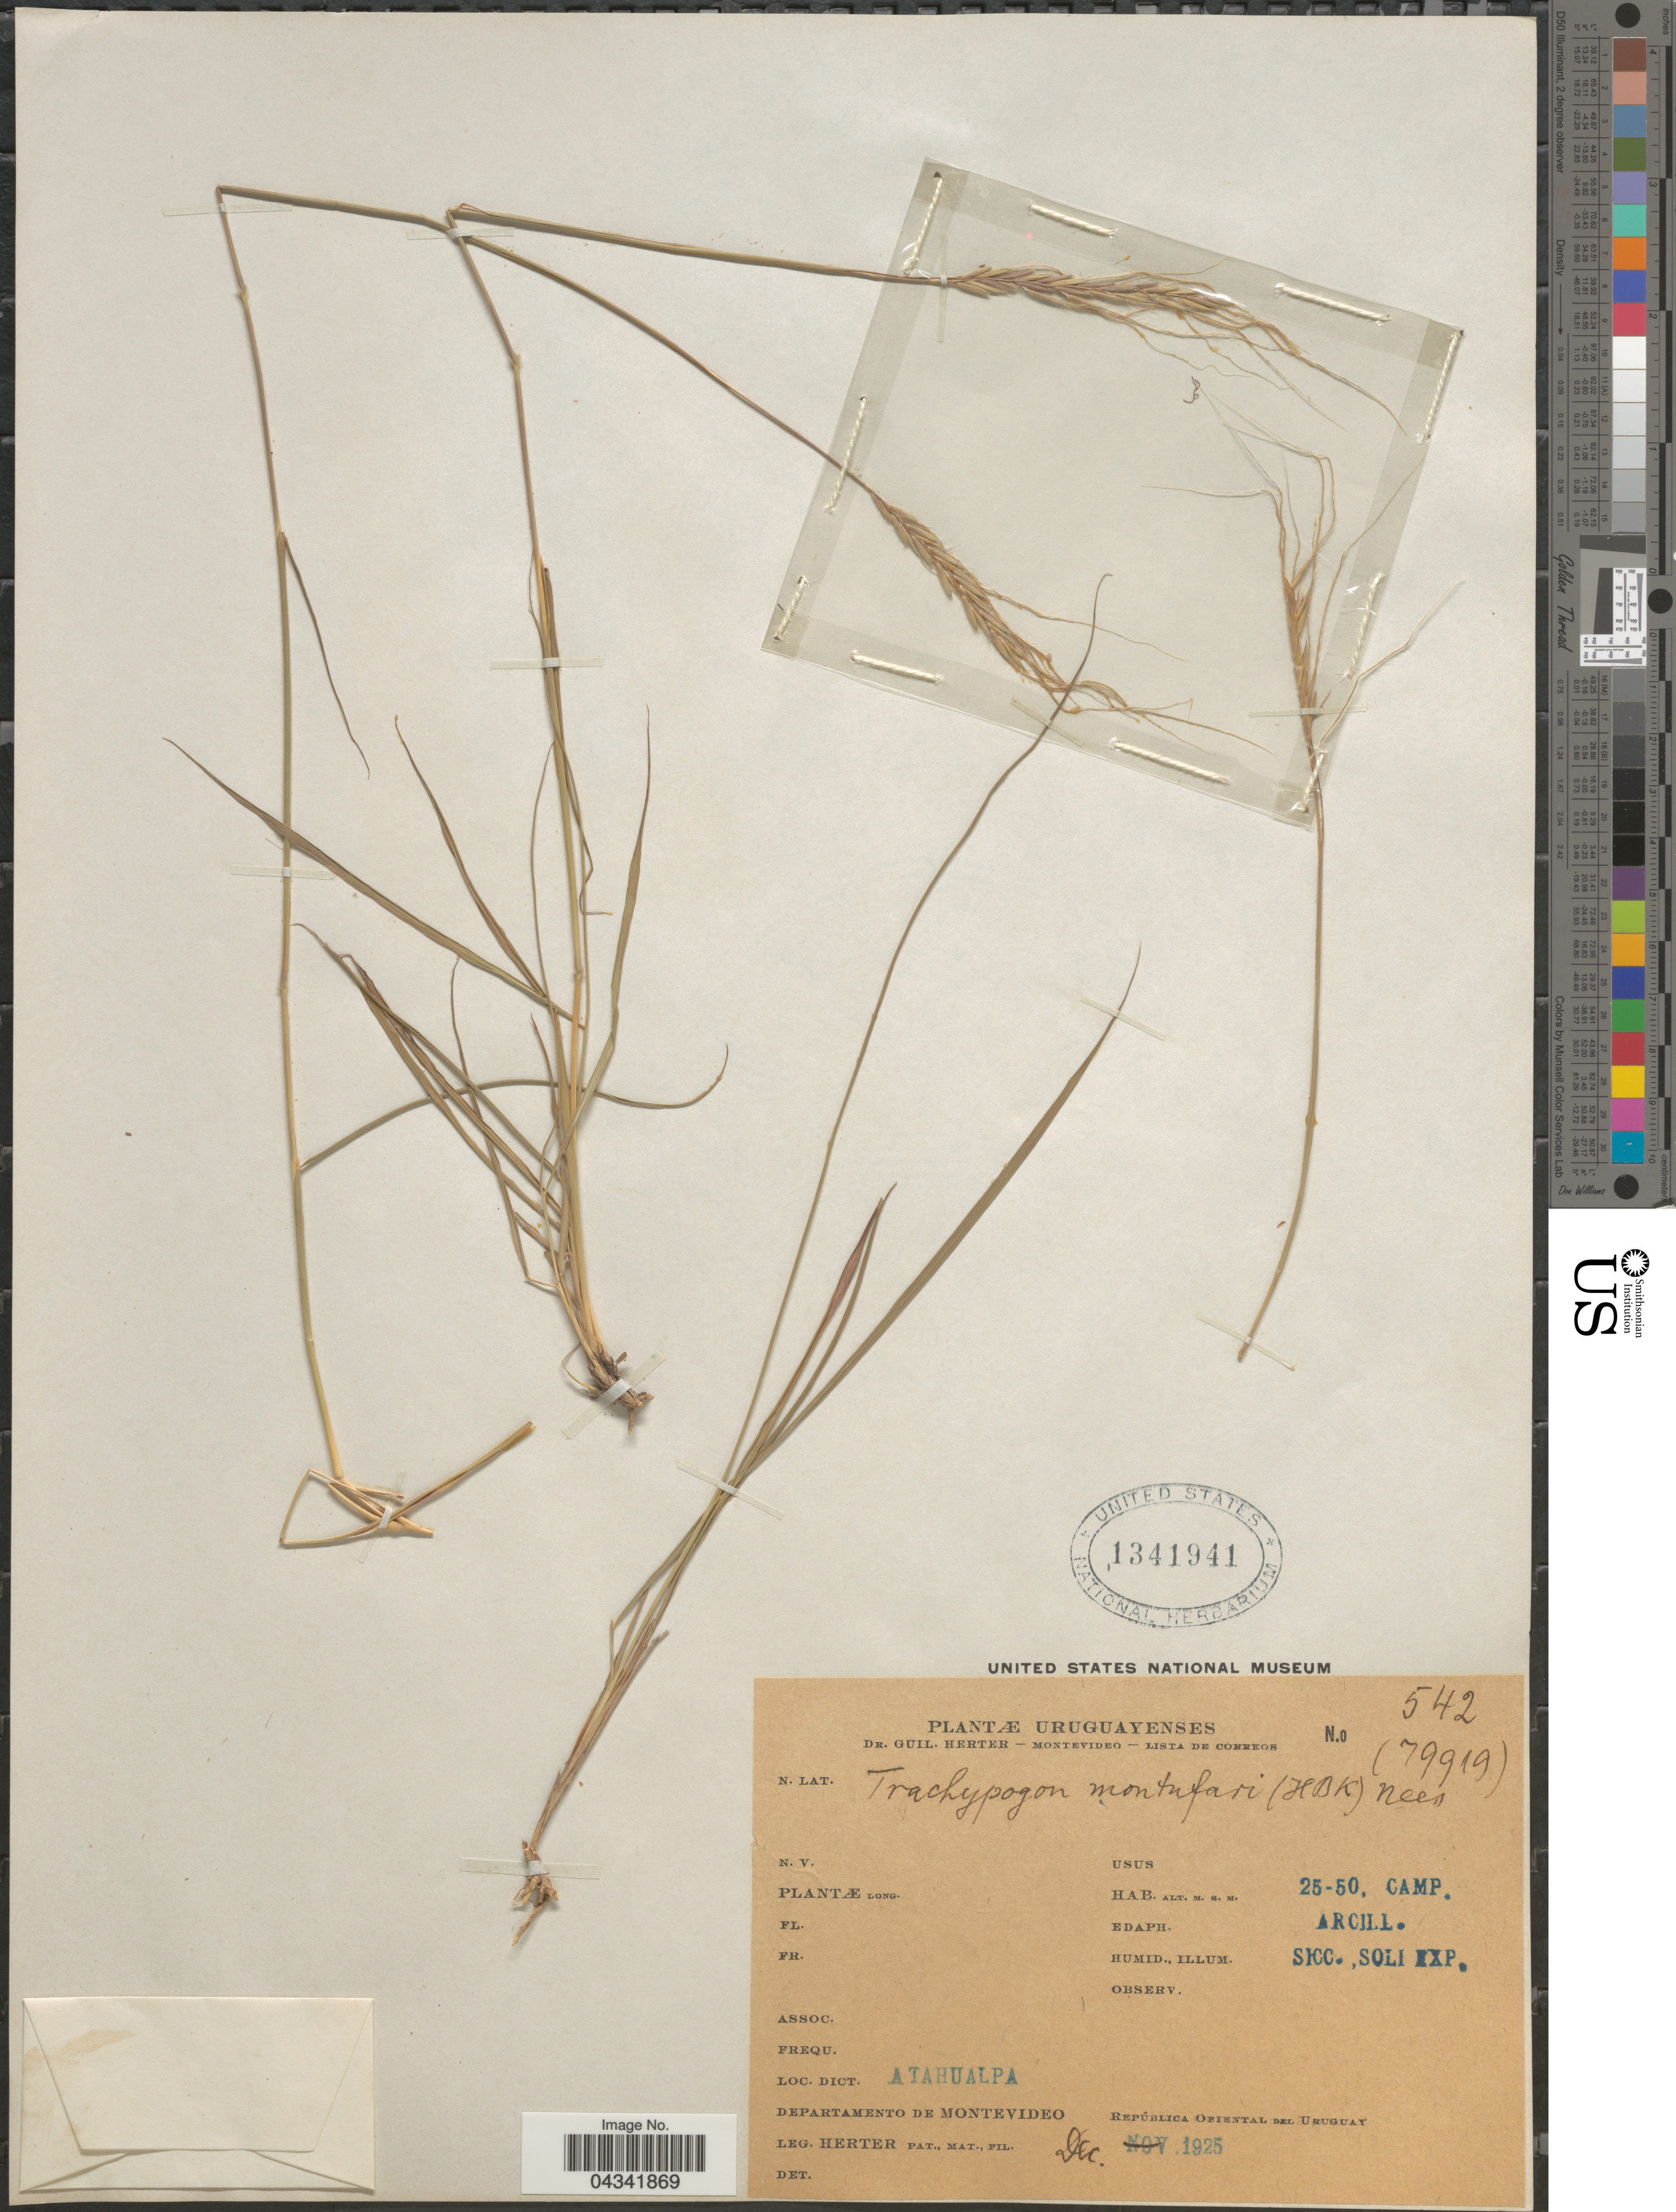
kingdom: Plantae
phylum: Tracheophyta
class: Liliopsida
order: Poales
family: Poaceae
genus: Trachypogon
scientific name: Trachypogon spicatus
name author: (L. f.) Kuntze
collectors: G. Herter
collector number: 542 (79919).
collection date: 1925-12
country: Uruguay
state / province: Montevideo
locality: Dict. Atahualpa. Departamento de Montevideo. República Oriental del Uruguay.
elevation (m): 25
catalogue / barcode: US 1341941